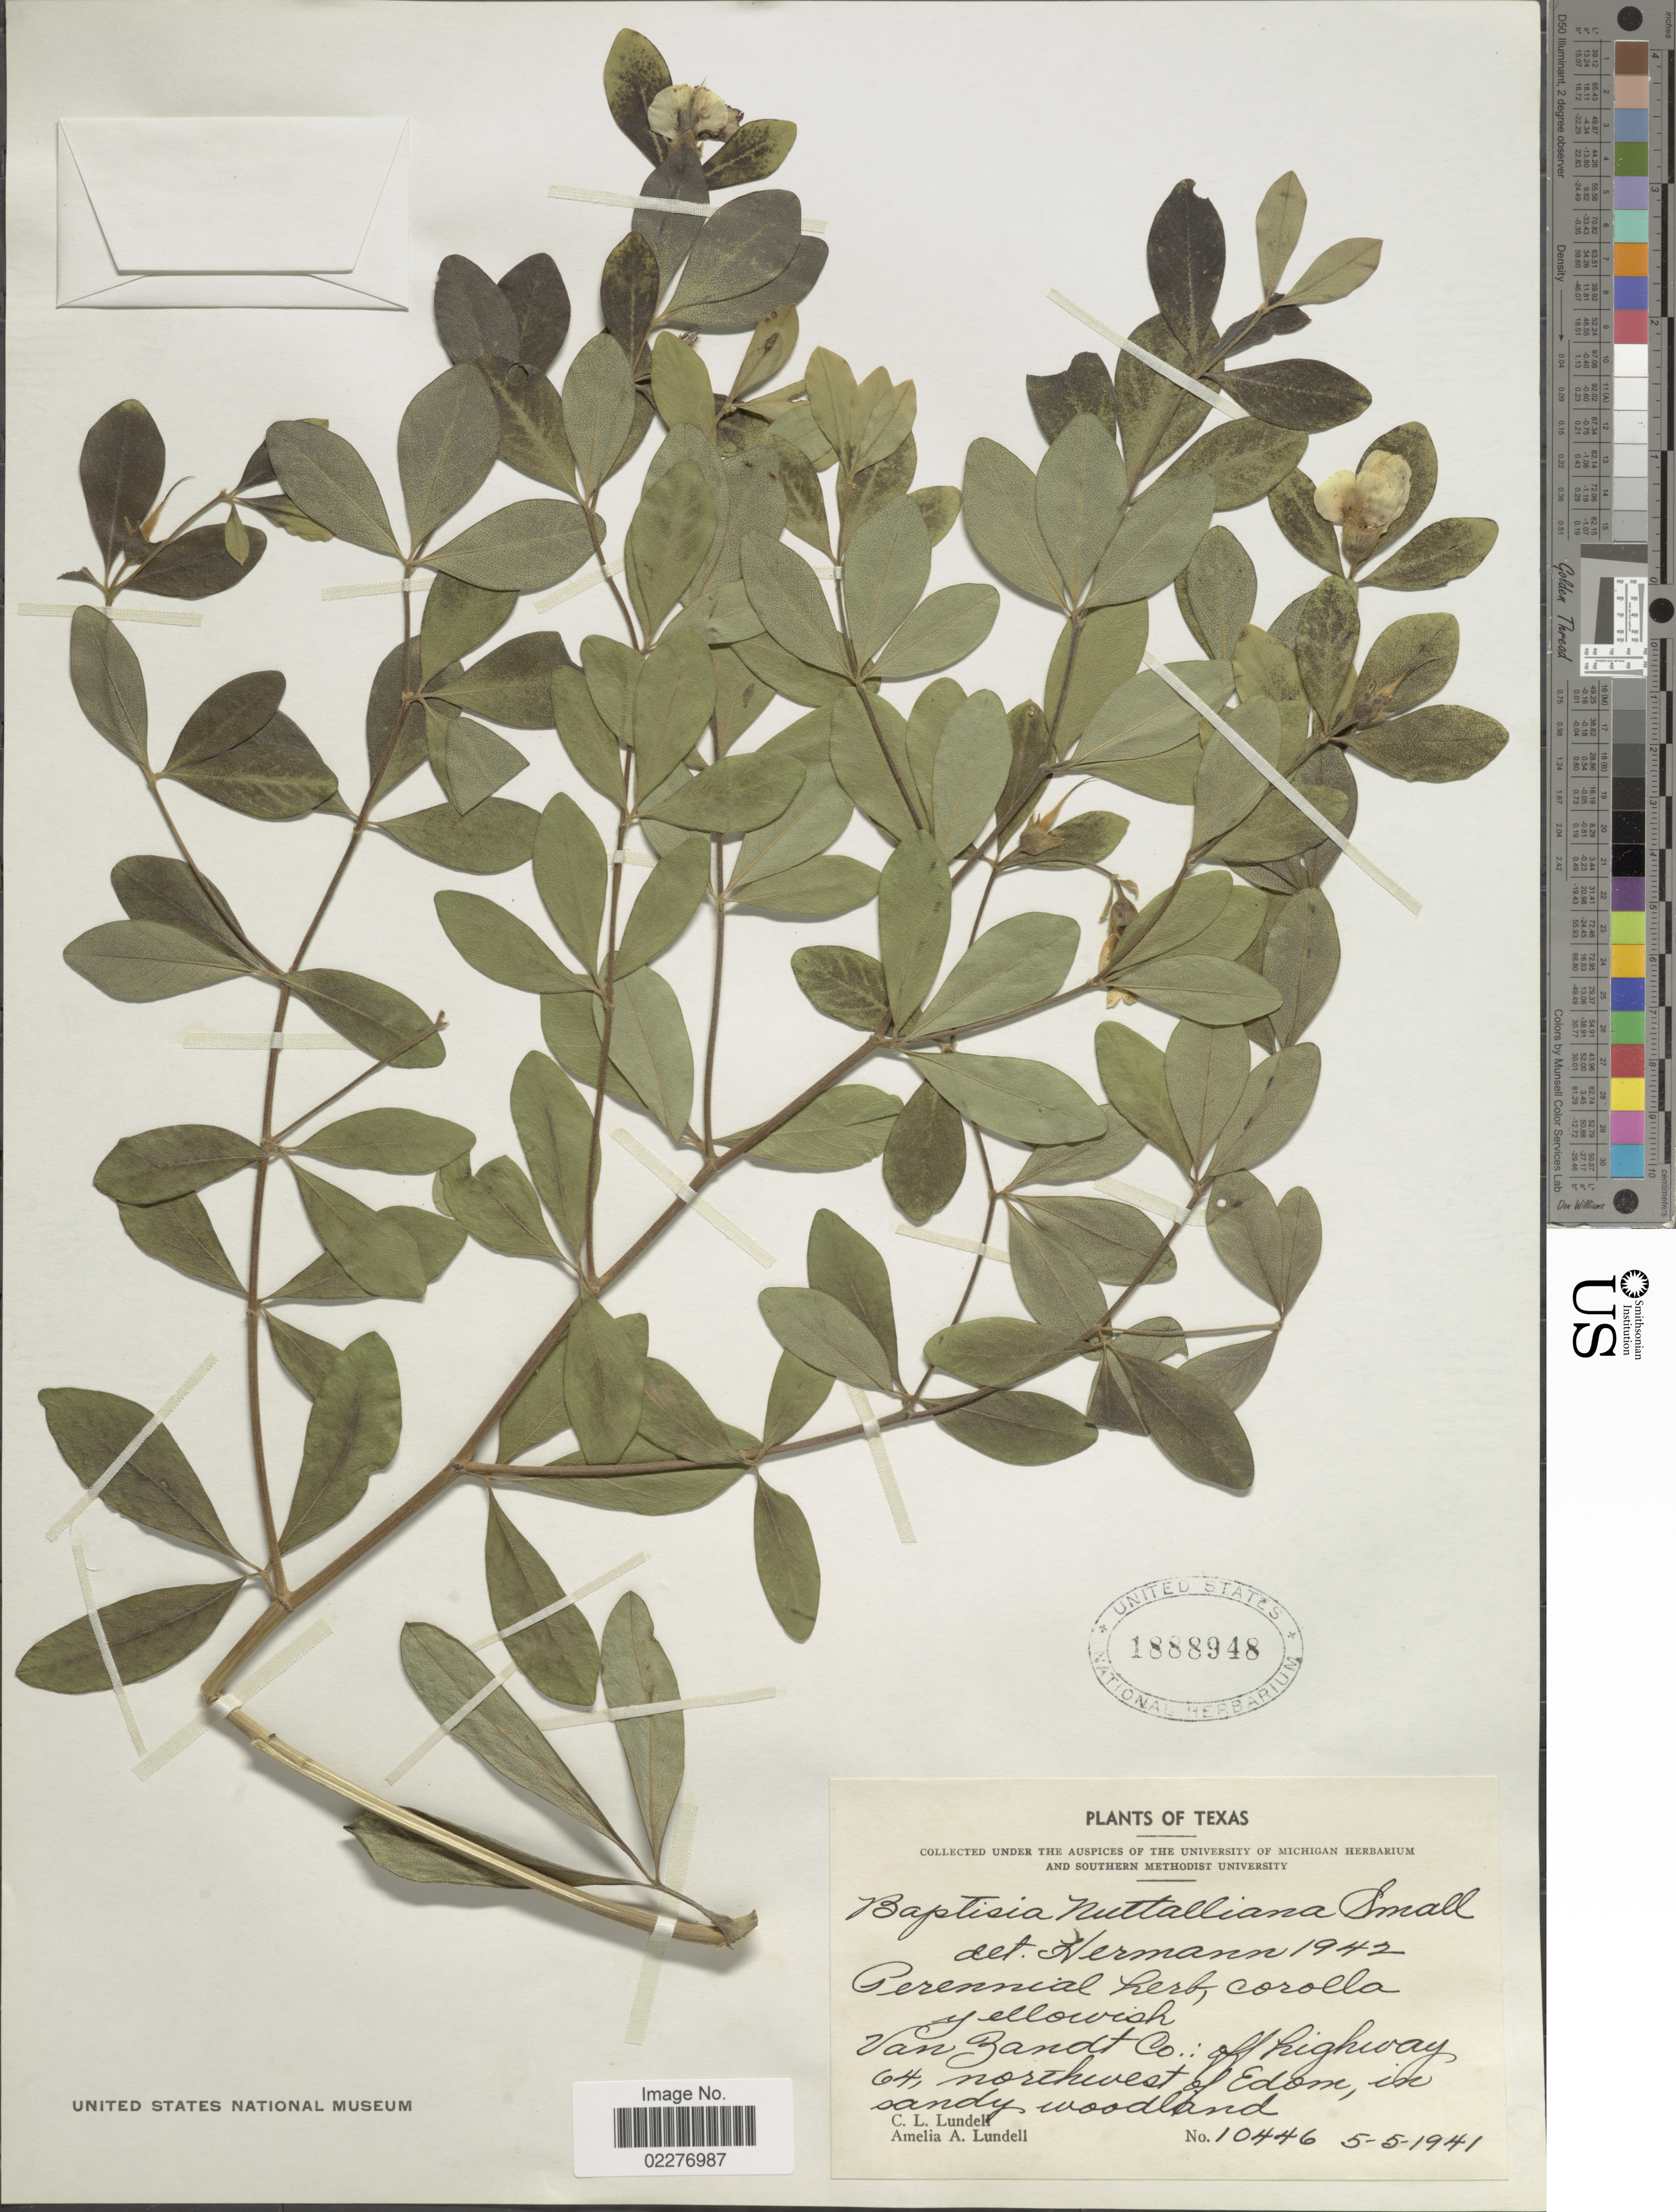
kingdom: Plantae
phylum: Tracheophyta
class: Magnoliopsida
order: Fabales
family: Fabaceae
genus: Baptisia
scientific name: Baptisia nuttalliana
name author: Small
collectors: C. L. Lundell & A. A. Lundell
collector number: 10446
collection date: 1941-05-05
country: United States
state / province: Texas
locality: Van Zandt Co: off highway 64, northwest of Edom, in sandy woodland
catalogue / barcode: US 1888948